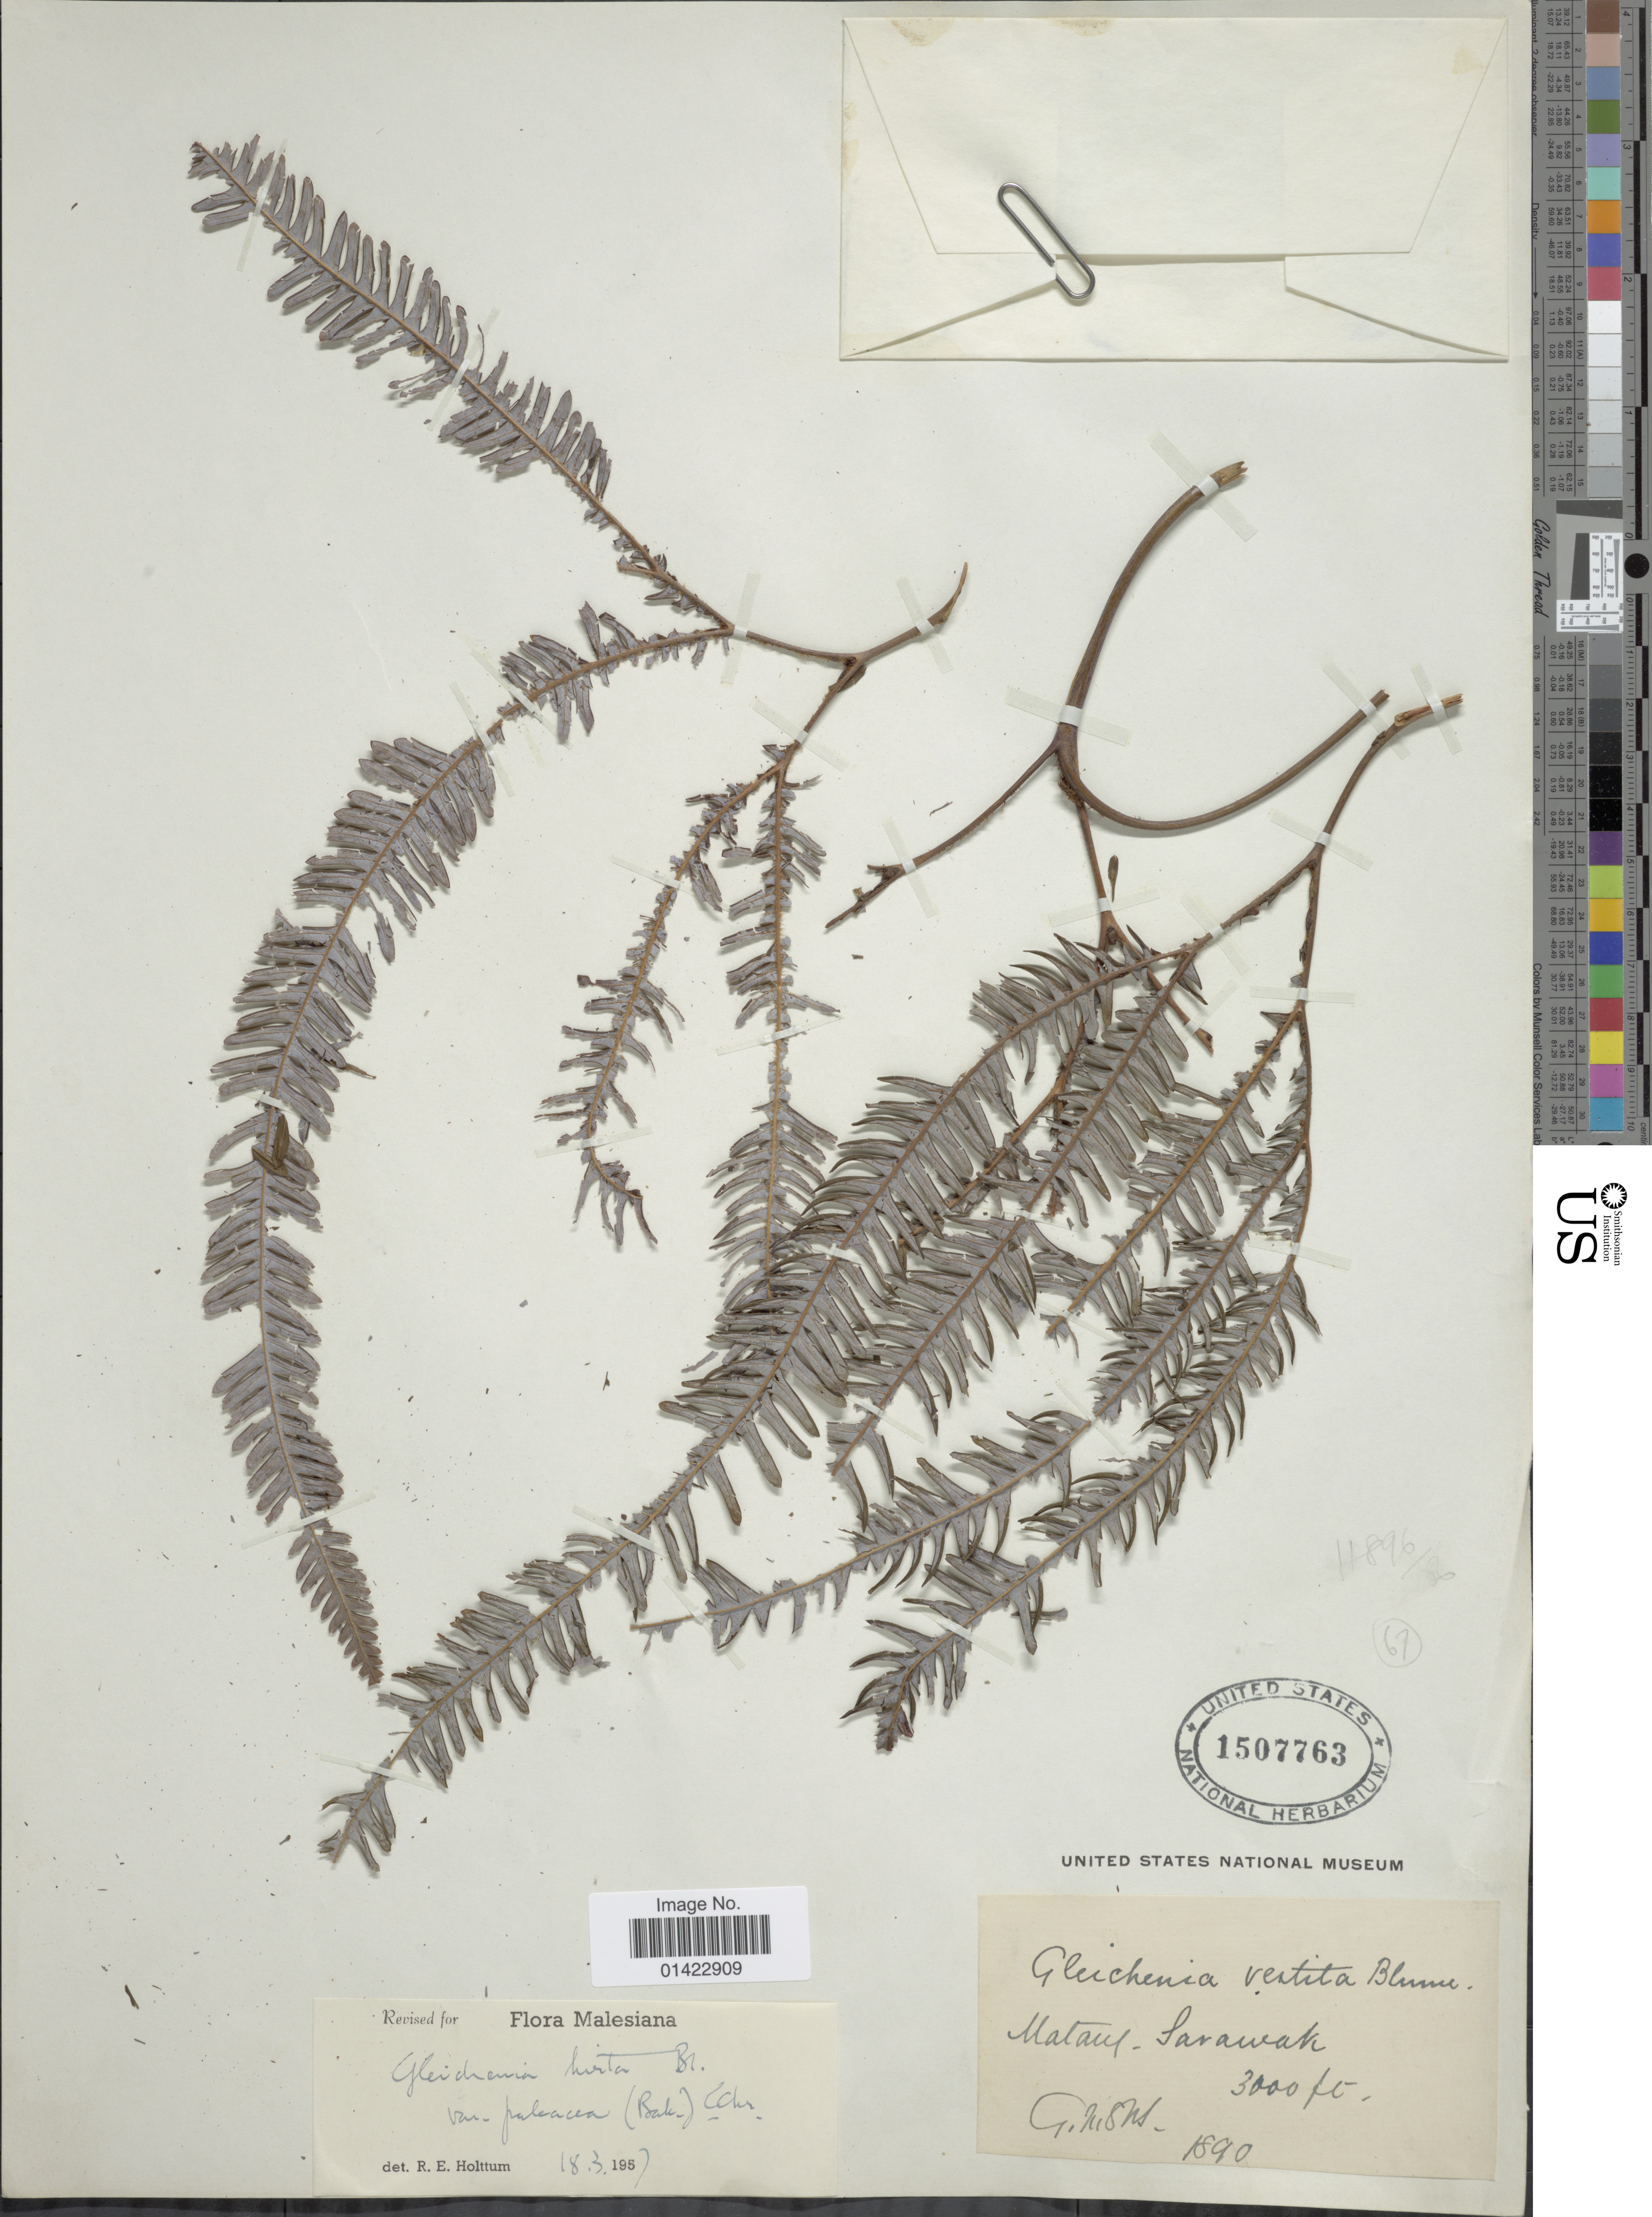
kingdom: Plantae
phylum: Tracheophyta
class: Polypodiopsida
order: Gleicheniales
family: Gleicheniaceae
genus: Sticherus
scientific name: Sticherus hirtus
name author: (Blume) Ching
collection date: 1890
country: Malaysia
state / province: Sarawak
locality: Matau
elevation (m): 914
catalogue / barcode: US 1507763